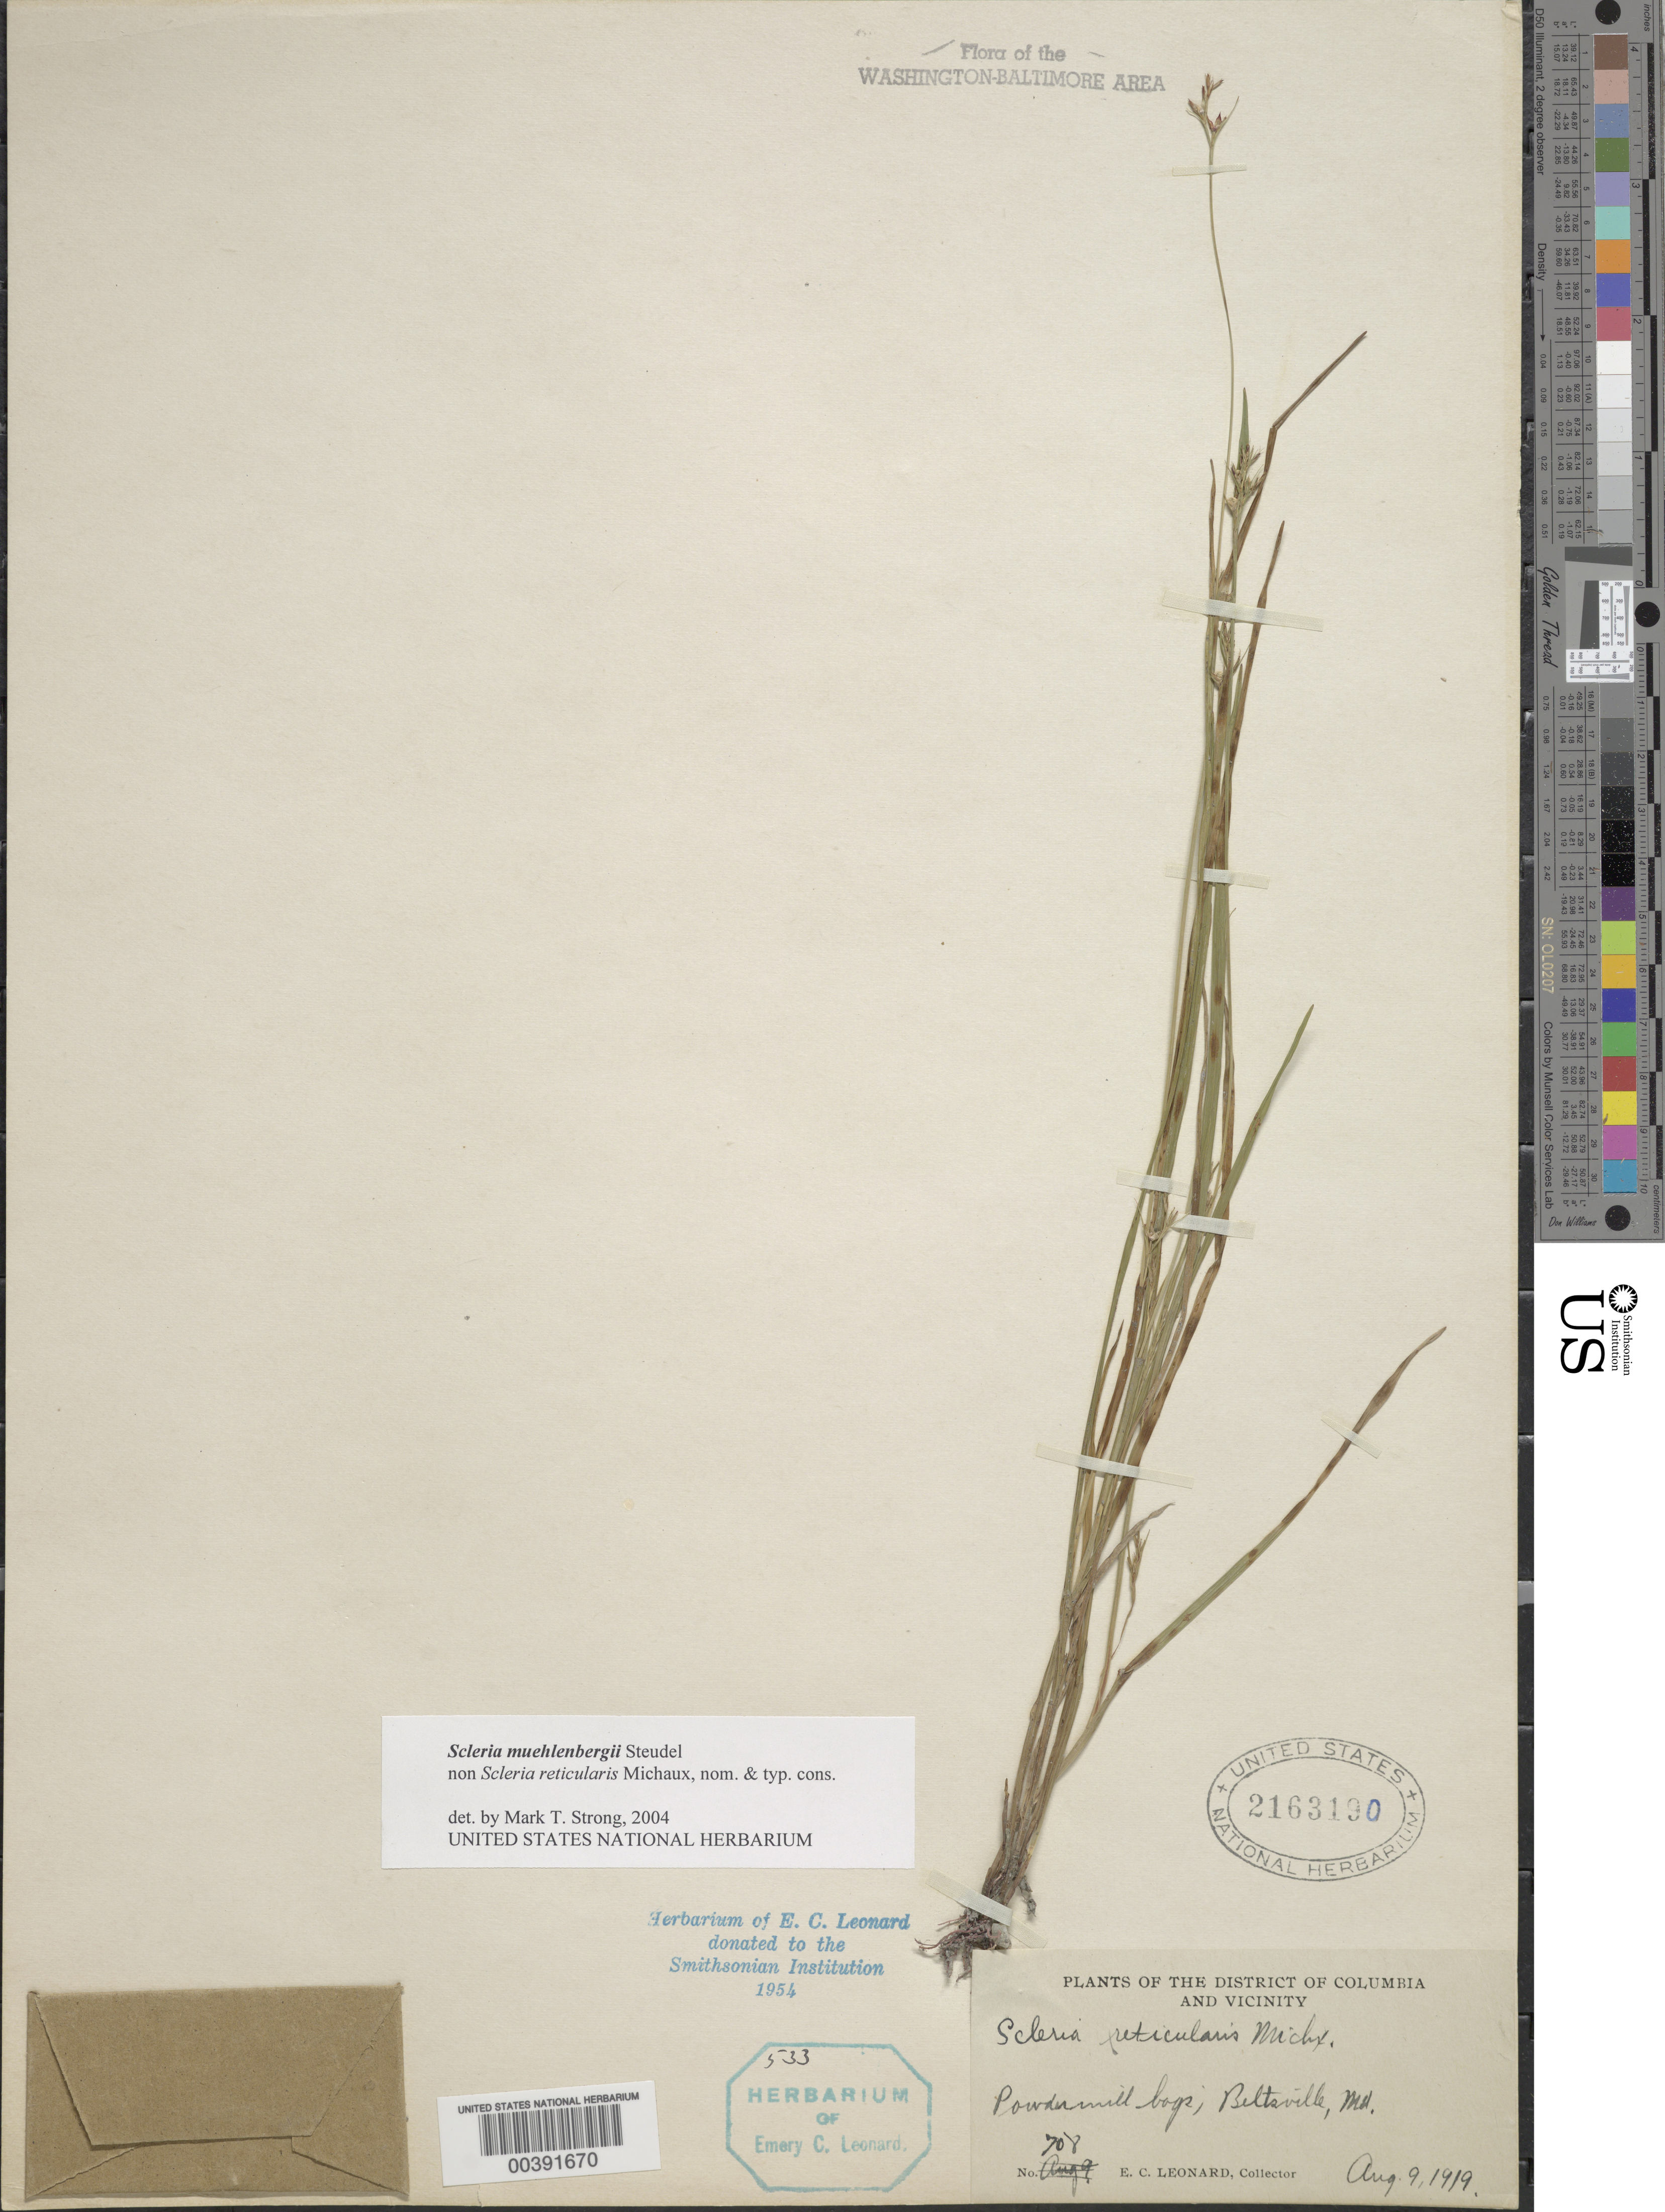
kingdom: Plantae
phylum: Tracheophyta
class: Liliopsida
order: Poales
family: Cyperaceae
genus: Scleria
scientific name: Scleria muehlenbergii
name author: Steud.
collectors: E. C. Leonard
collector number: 708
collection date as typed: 09 Aug 1919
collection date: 1919-08-09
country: United States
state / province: Maryland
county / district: Prince George's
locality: Powdermill Bogs, Beltsville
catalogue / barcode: US 2163190